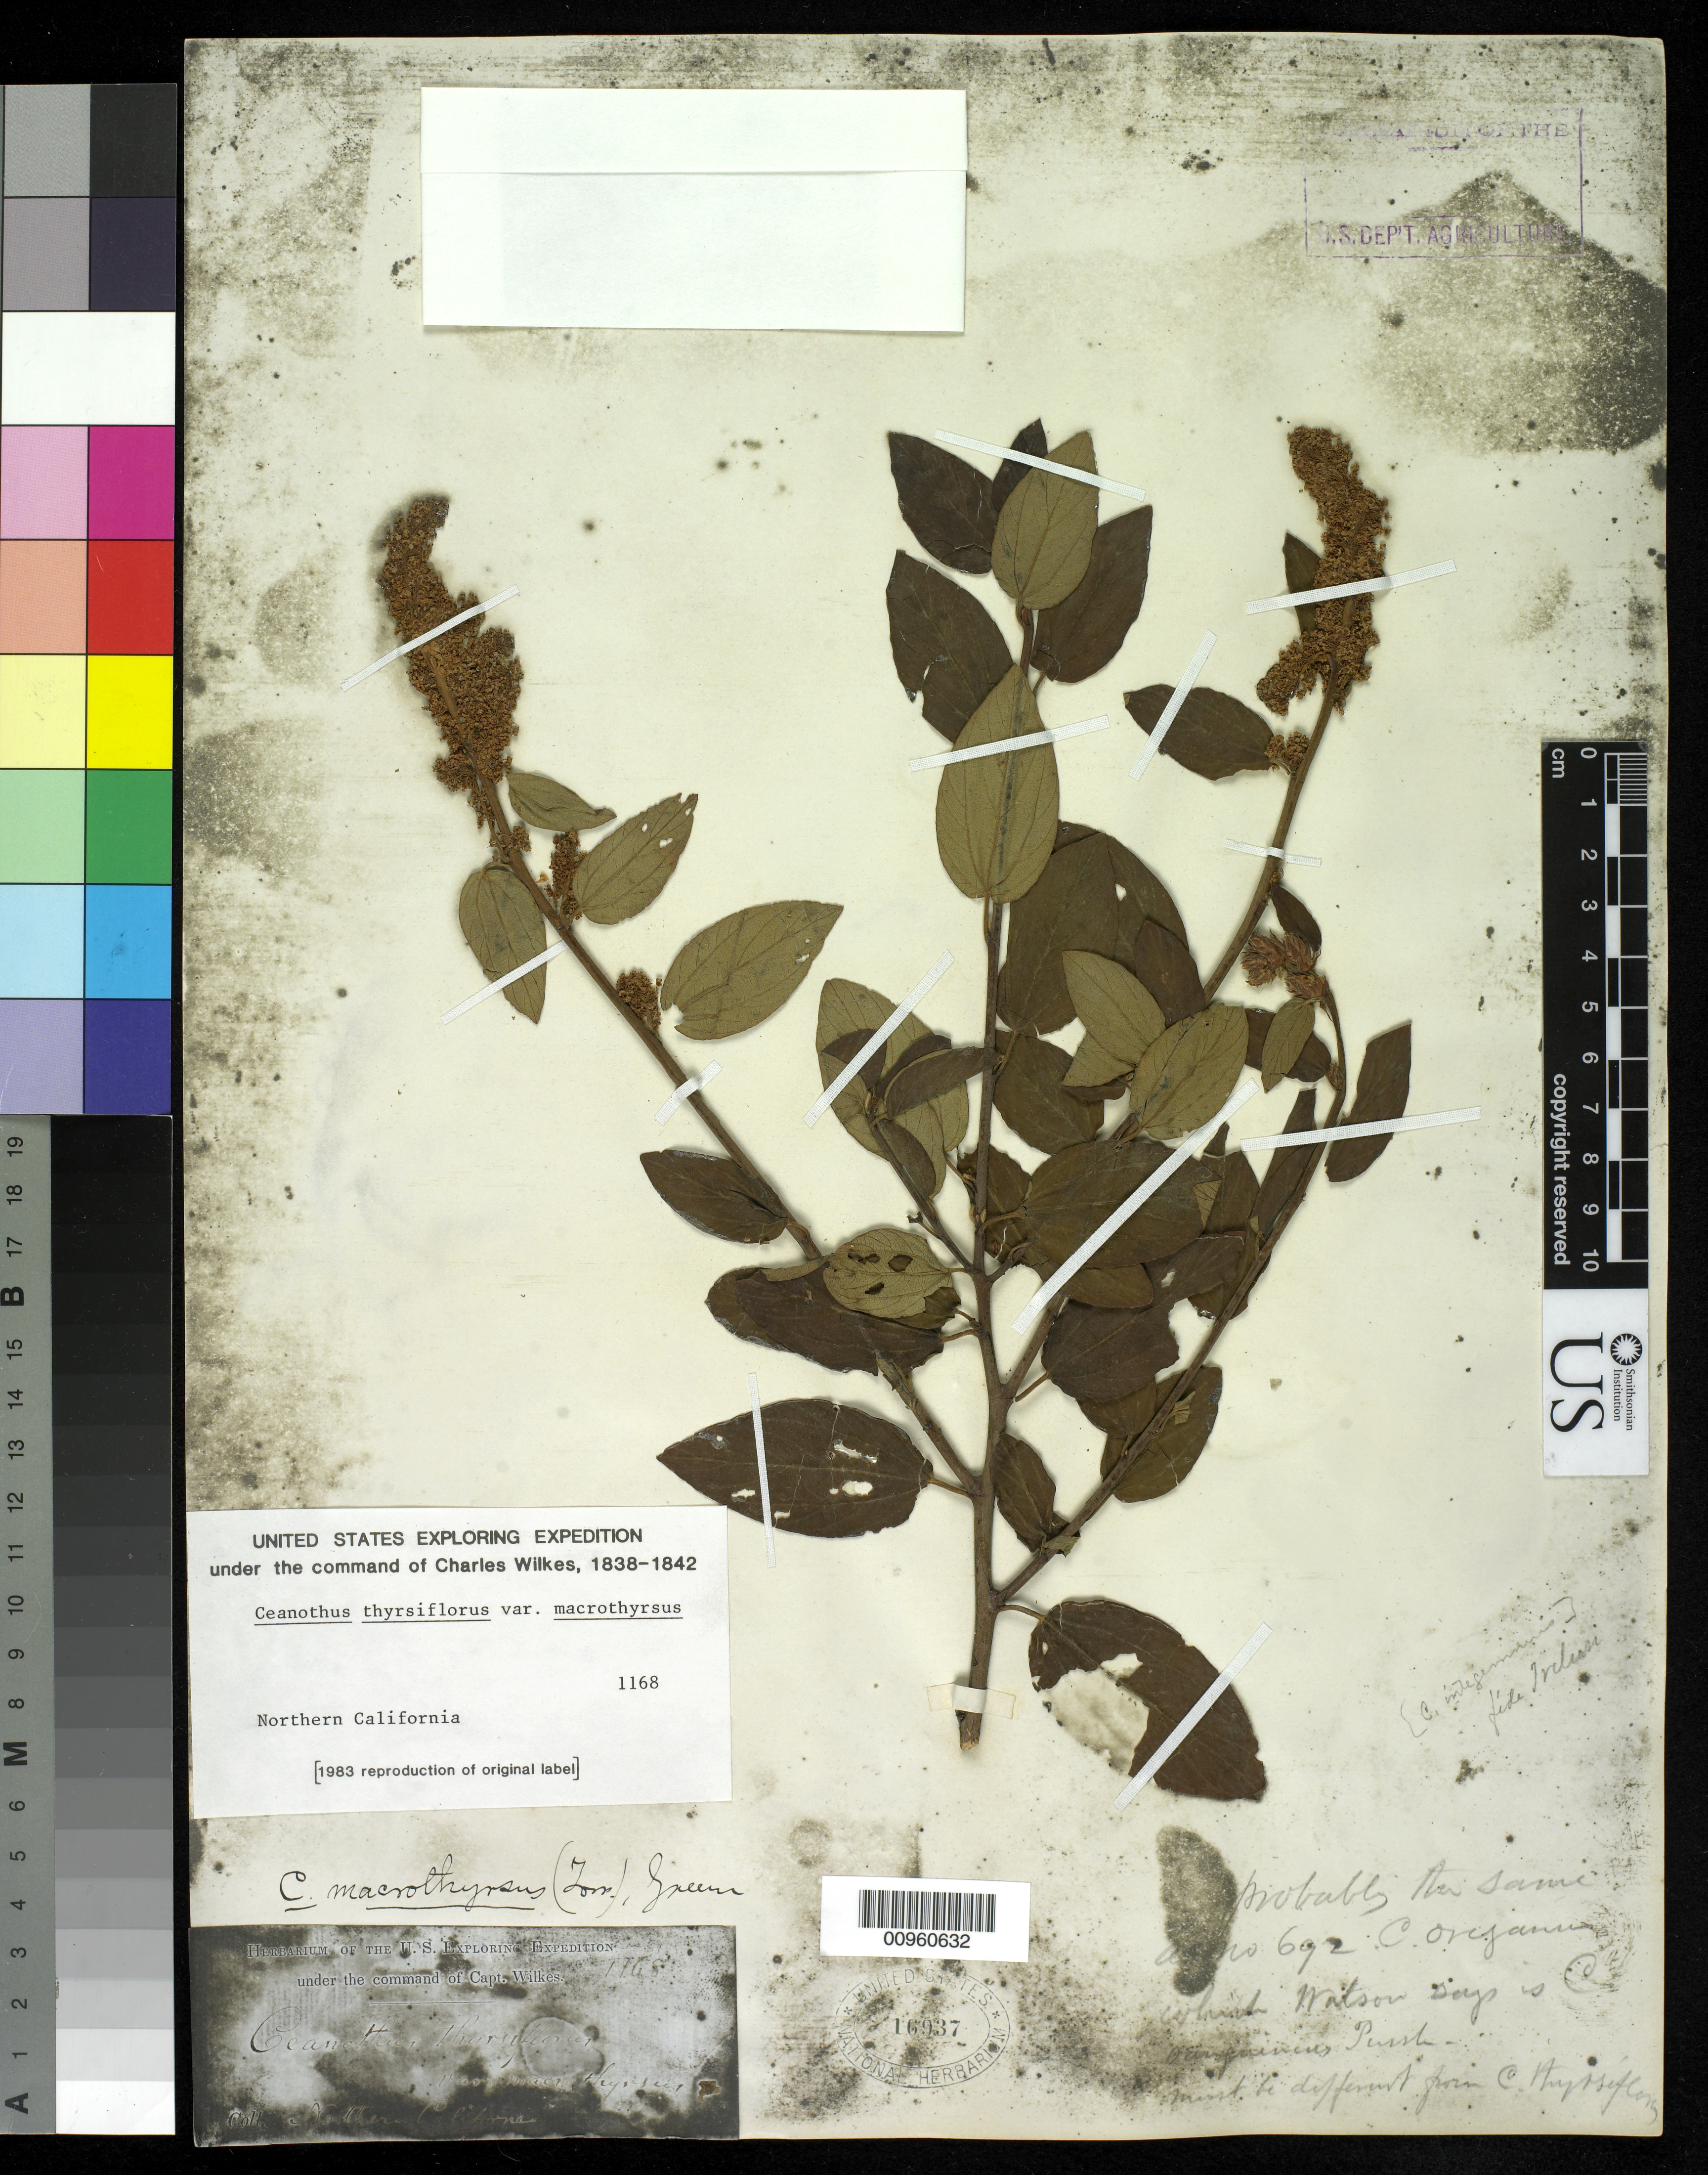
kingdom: Plantae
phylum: Tracheophyta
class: Magnoliopsida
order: Rosales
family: Rhamnaceae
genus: Ceanothus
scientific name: Ceanothus integerrimus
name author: Hook. & Arn.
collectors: Wilkes Explor. Exped.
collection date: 1838/1842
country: United States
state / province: California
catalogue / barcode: US 16937